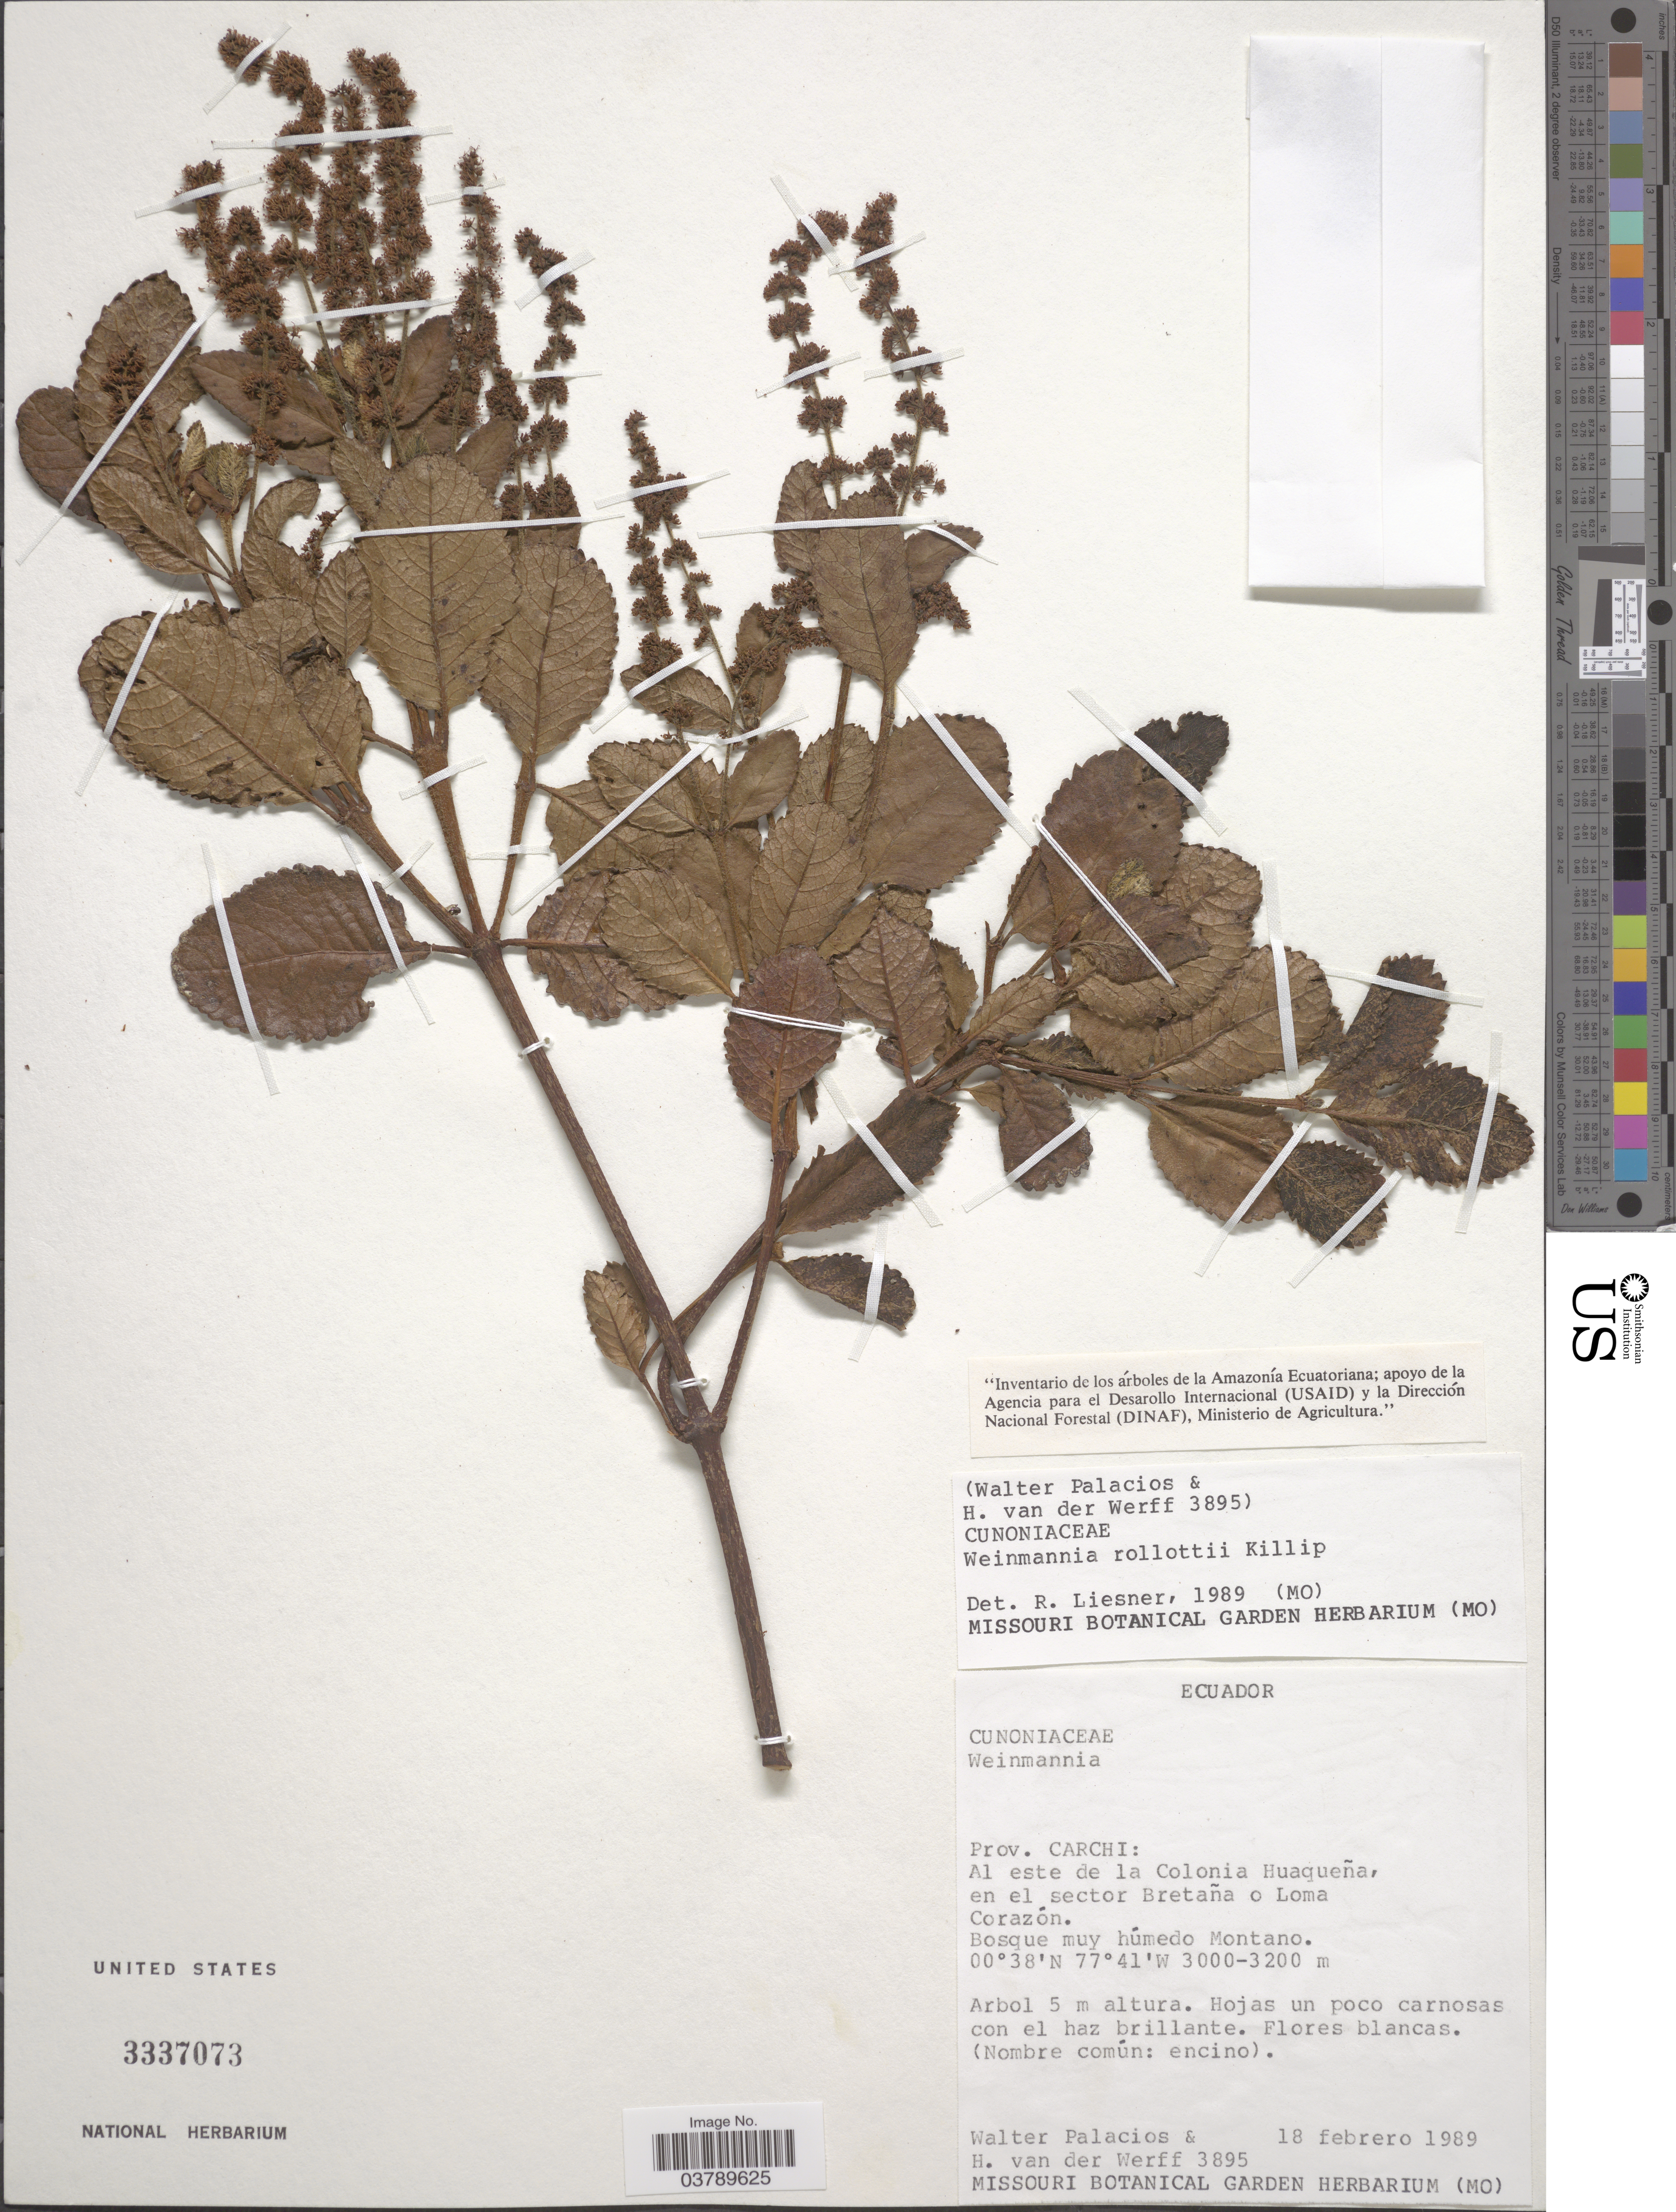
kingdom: Plantae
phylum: Tracheophyta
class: Magnoliopsida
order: Oxalidales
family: Cunoniaceae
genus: Weinmannia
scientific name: Weinmannia rollottii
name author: Killip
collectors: W. Palacios & H. van der Werff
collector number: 3895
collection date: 1989-02-18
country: Ecuador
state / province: Carchi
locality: Al este de la Colonia Huaqueña, en el sector Bretaña o Loma Corazón.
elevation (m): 3000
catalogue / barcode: US 3337073